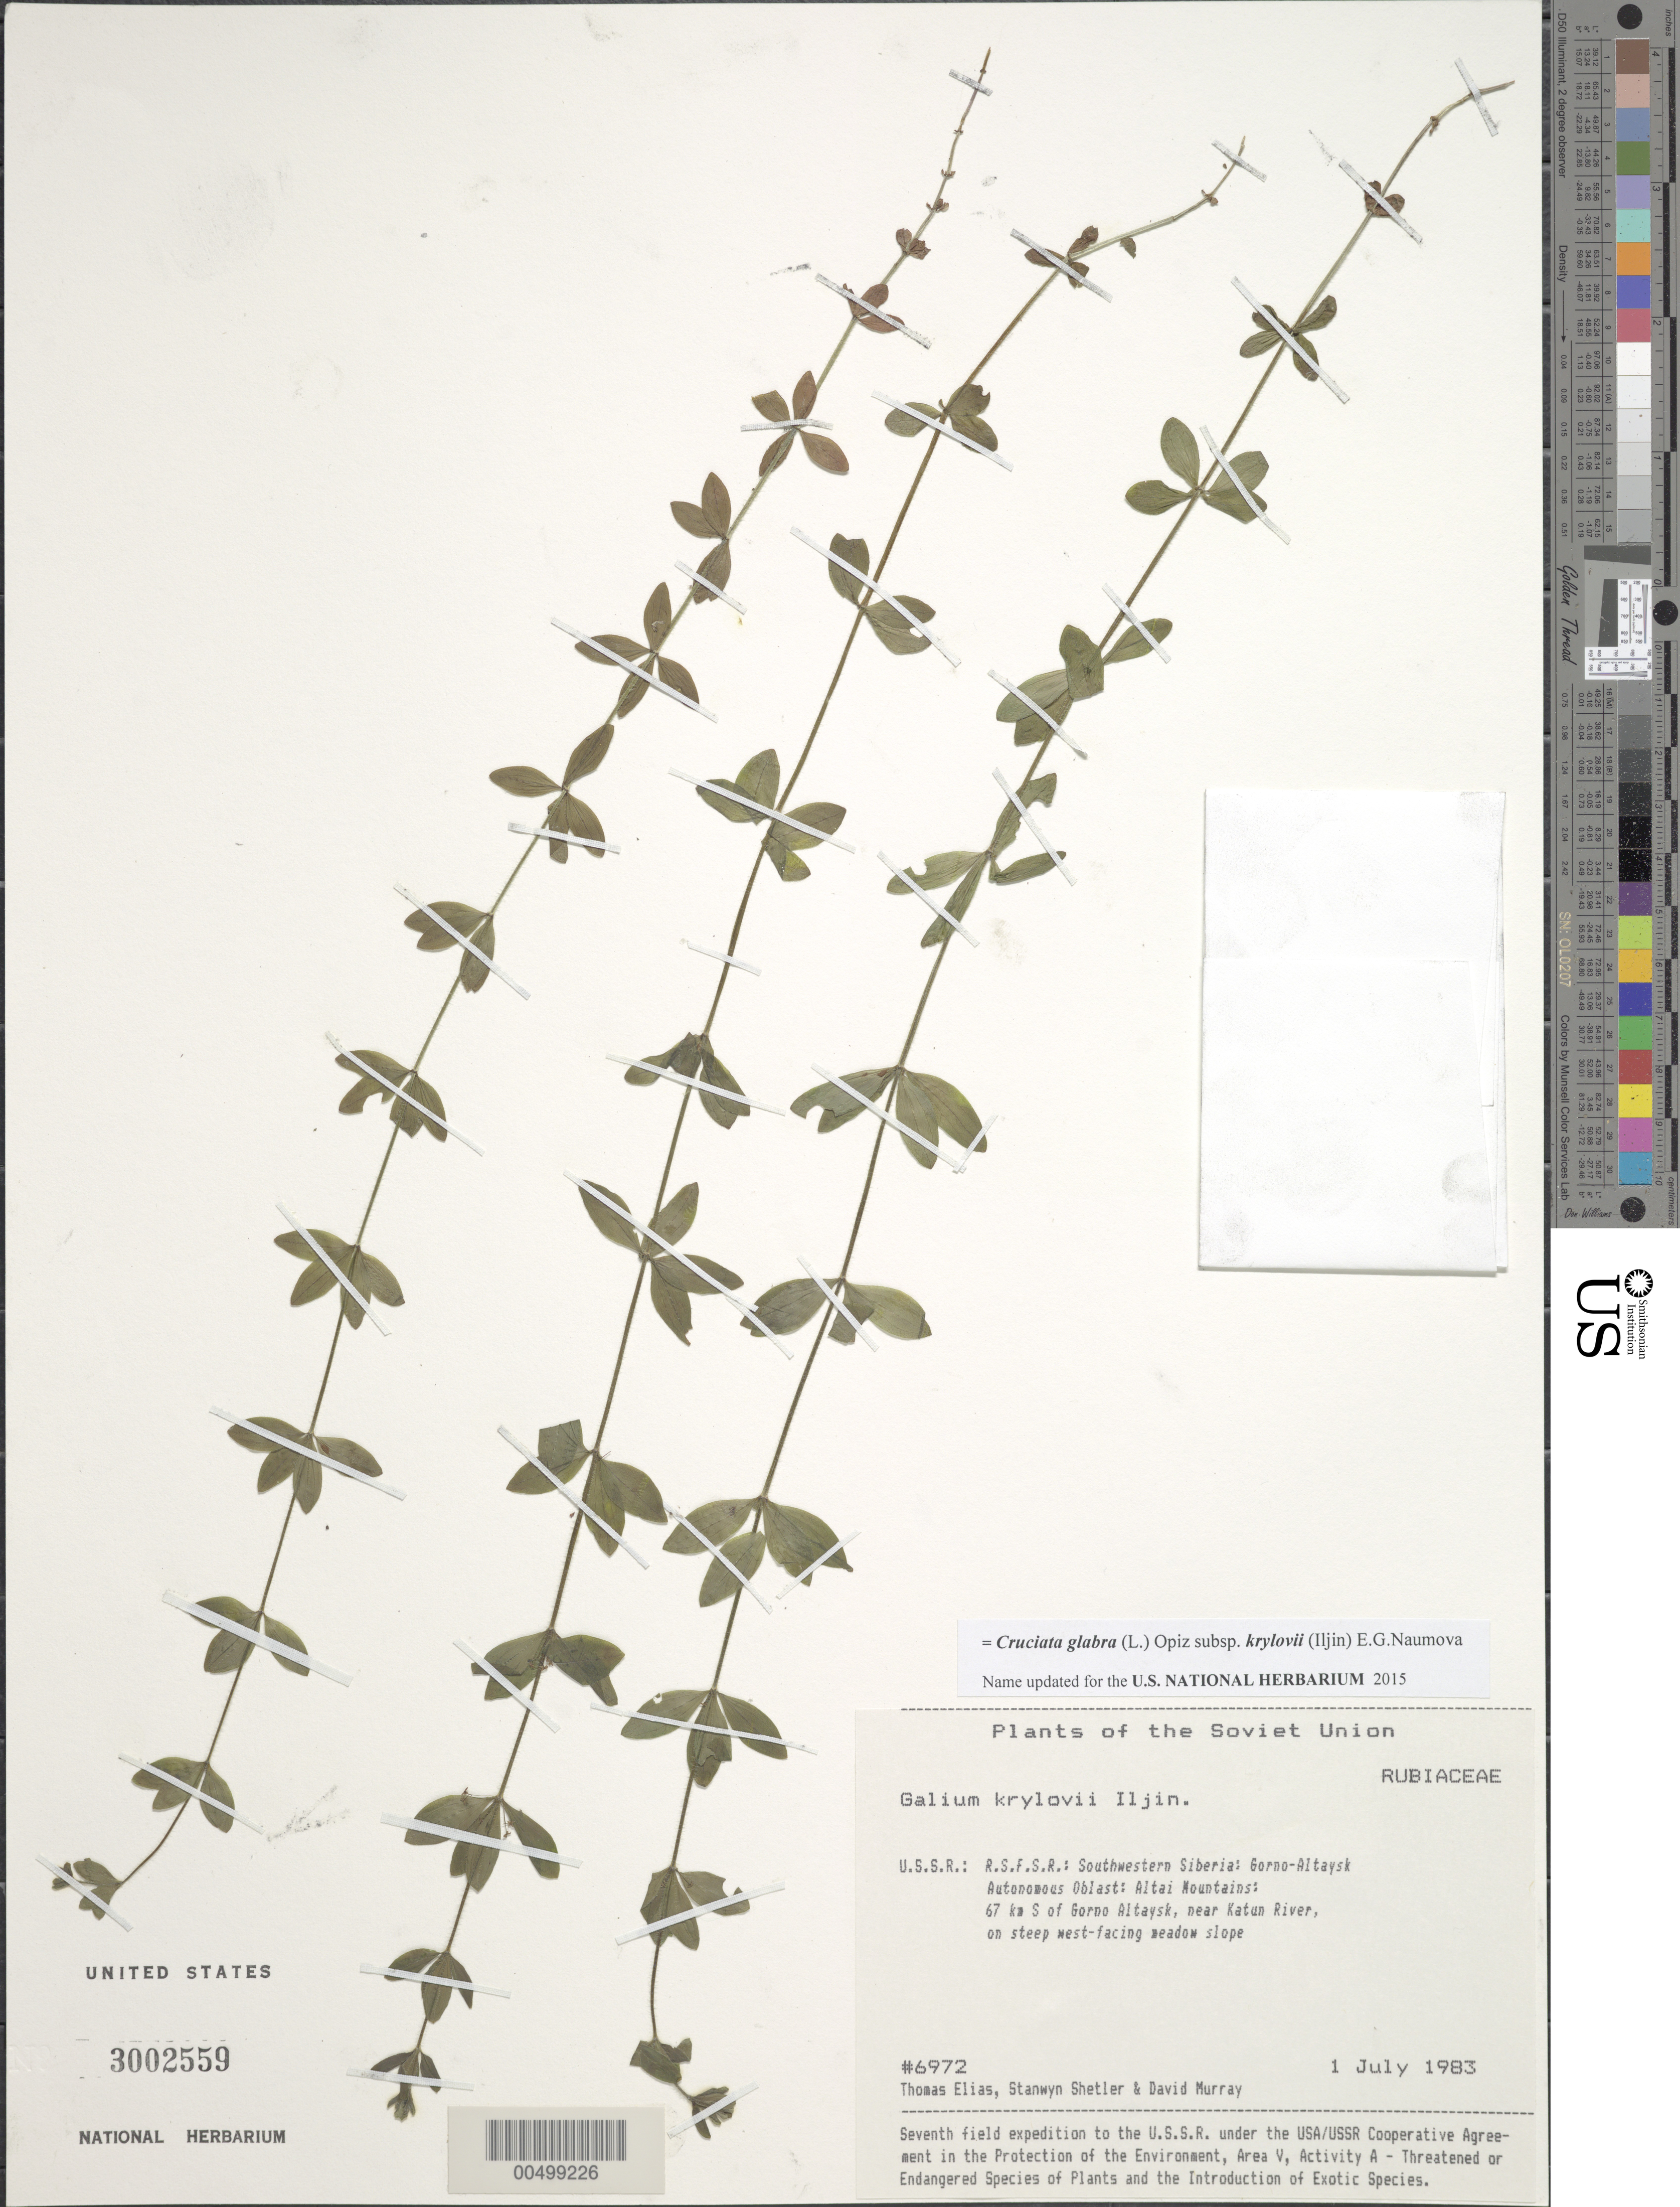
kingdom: Plantae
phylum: Tracheophyta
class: Magnoliopsida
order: Gentianales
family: Rubiaceae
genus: Galium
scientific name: Galium krylovii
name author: Iljin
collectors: T. Elias, S. Shetler & D. F. Murray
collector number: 6972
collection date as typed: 01 Jul 1983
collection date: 1983-07-01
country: Russian Federation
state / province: Altai Republic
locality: Altai Mountains, 67 km S of Gorno-Altaysk, near Katun River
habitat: on steep west-facing meadow slope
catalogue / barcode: US 3002559